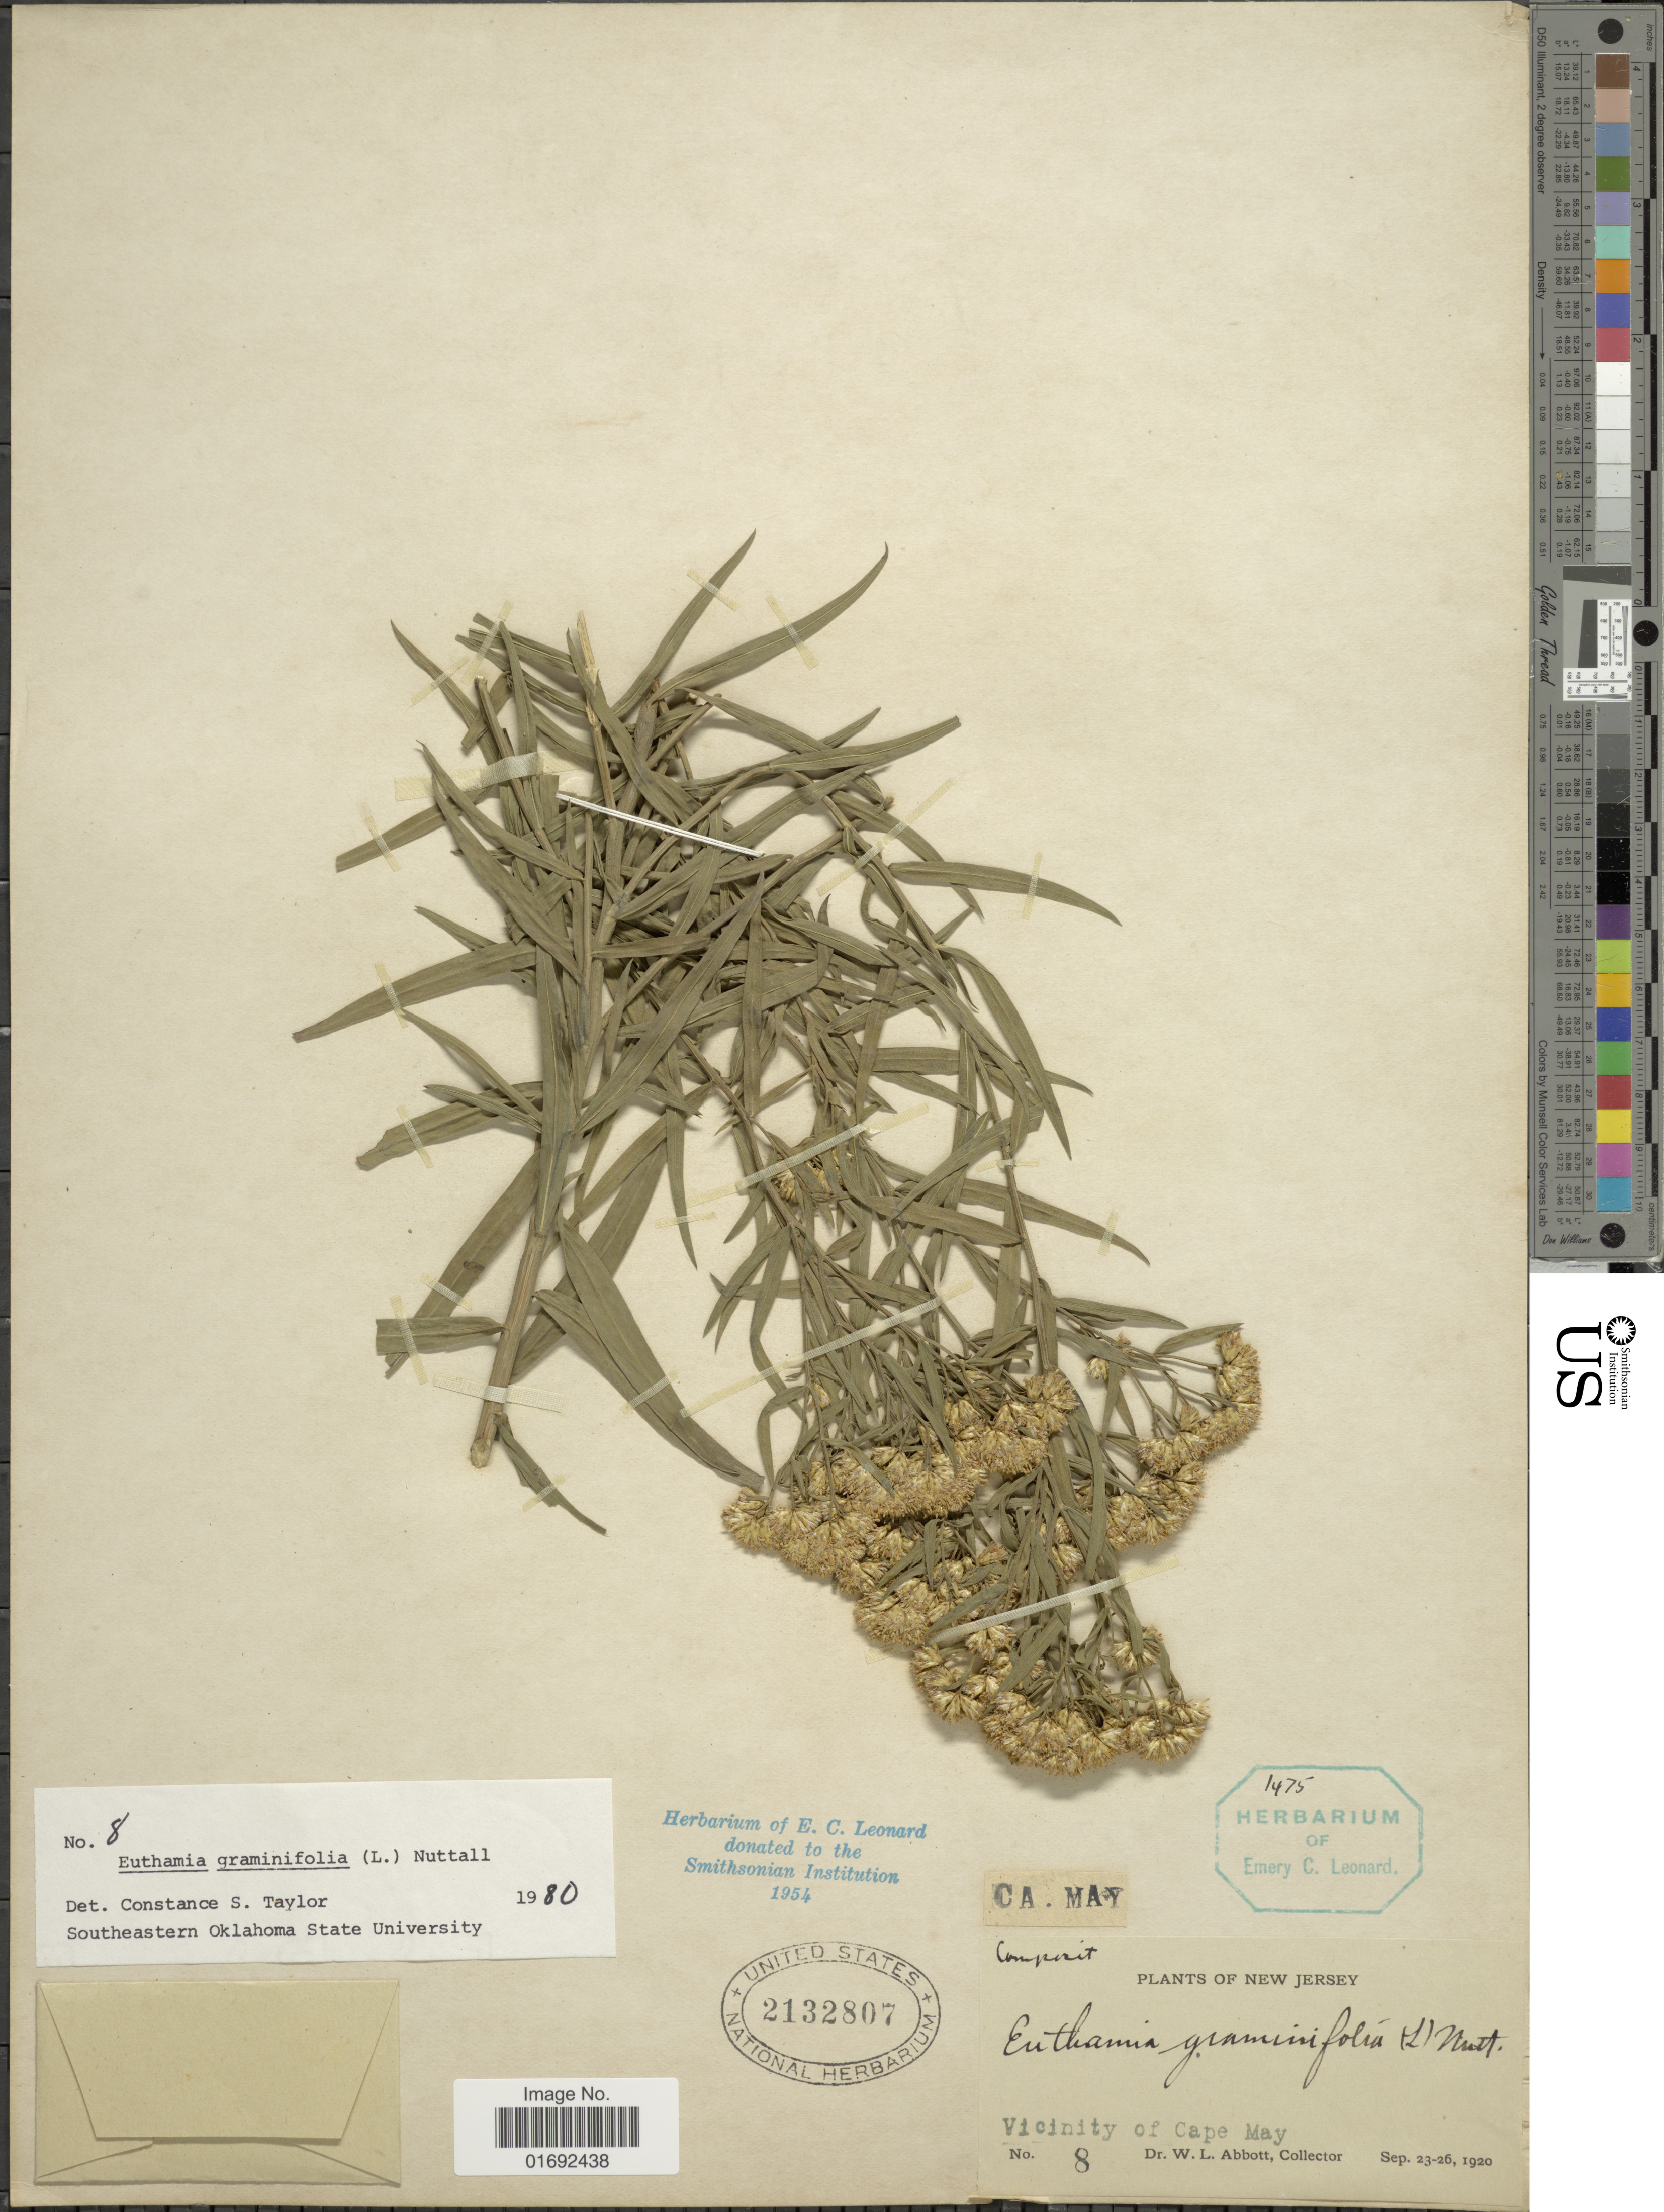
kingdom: Plantae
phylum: Tracheophyta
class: Magnoliopsida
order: Asterales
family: Asteraceae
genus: Euthamia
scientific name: Euthamia graminifolia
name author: (L.) Nutt.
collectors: W. L. Abbott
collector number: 8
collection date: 1920-09-23/1920-09-26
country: United States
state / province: New Jersey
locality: Vicinity of Cape May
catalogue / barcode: US 2132807